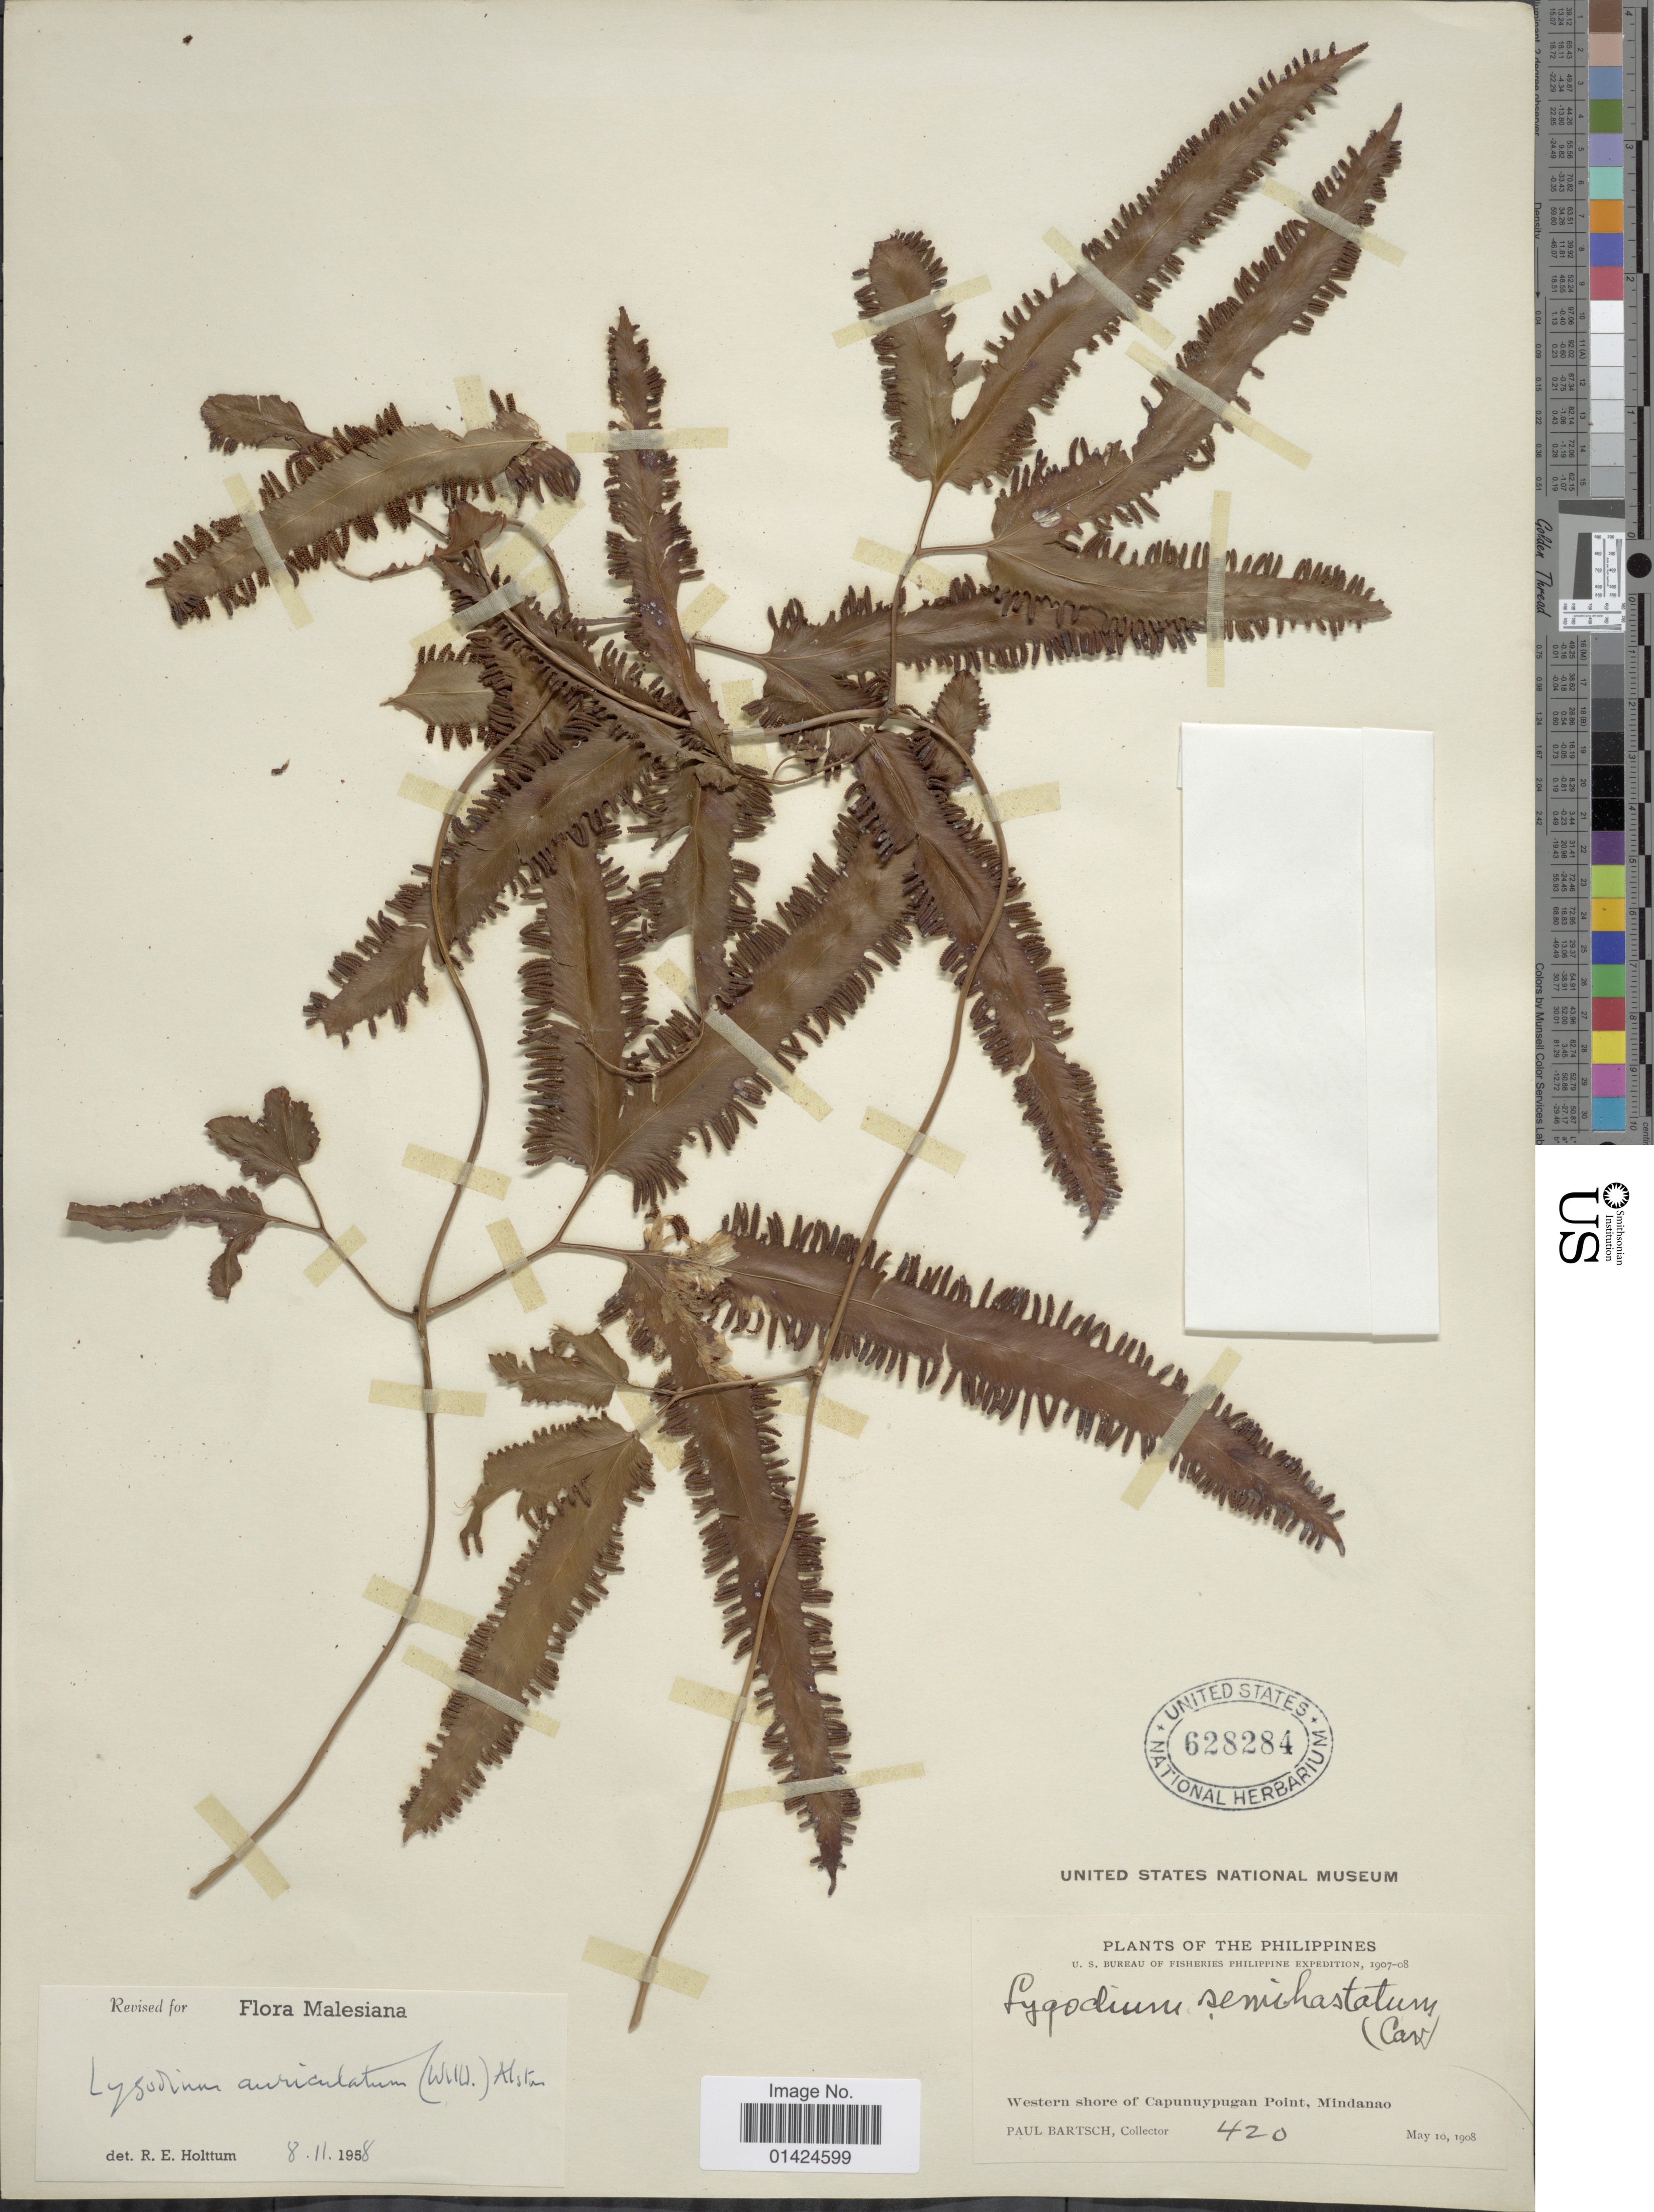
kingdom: Plantae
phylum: Tracheophyta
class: Polypodiopsida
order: Schizaeales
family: Lygodiaceae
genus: Lygodium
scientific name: Lygodium auriculatum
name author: (Willd.) Alston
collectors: P. Batsch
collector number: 420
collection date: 1908-05-10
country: Philippines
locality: Western shore of Capunuypugan Pioint, Mindanao.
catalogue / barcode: US 628284